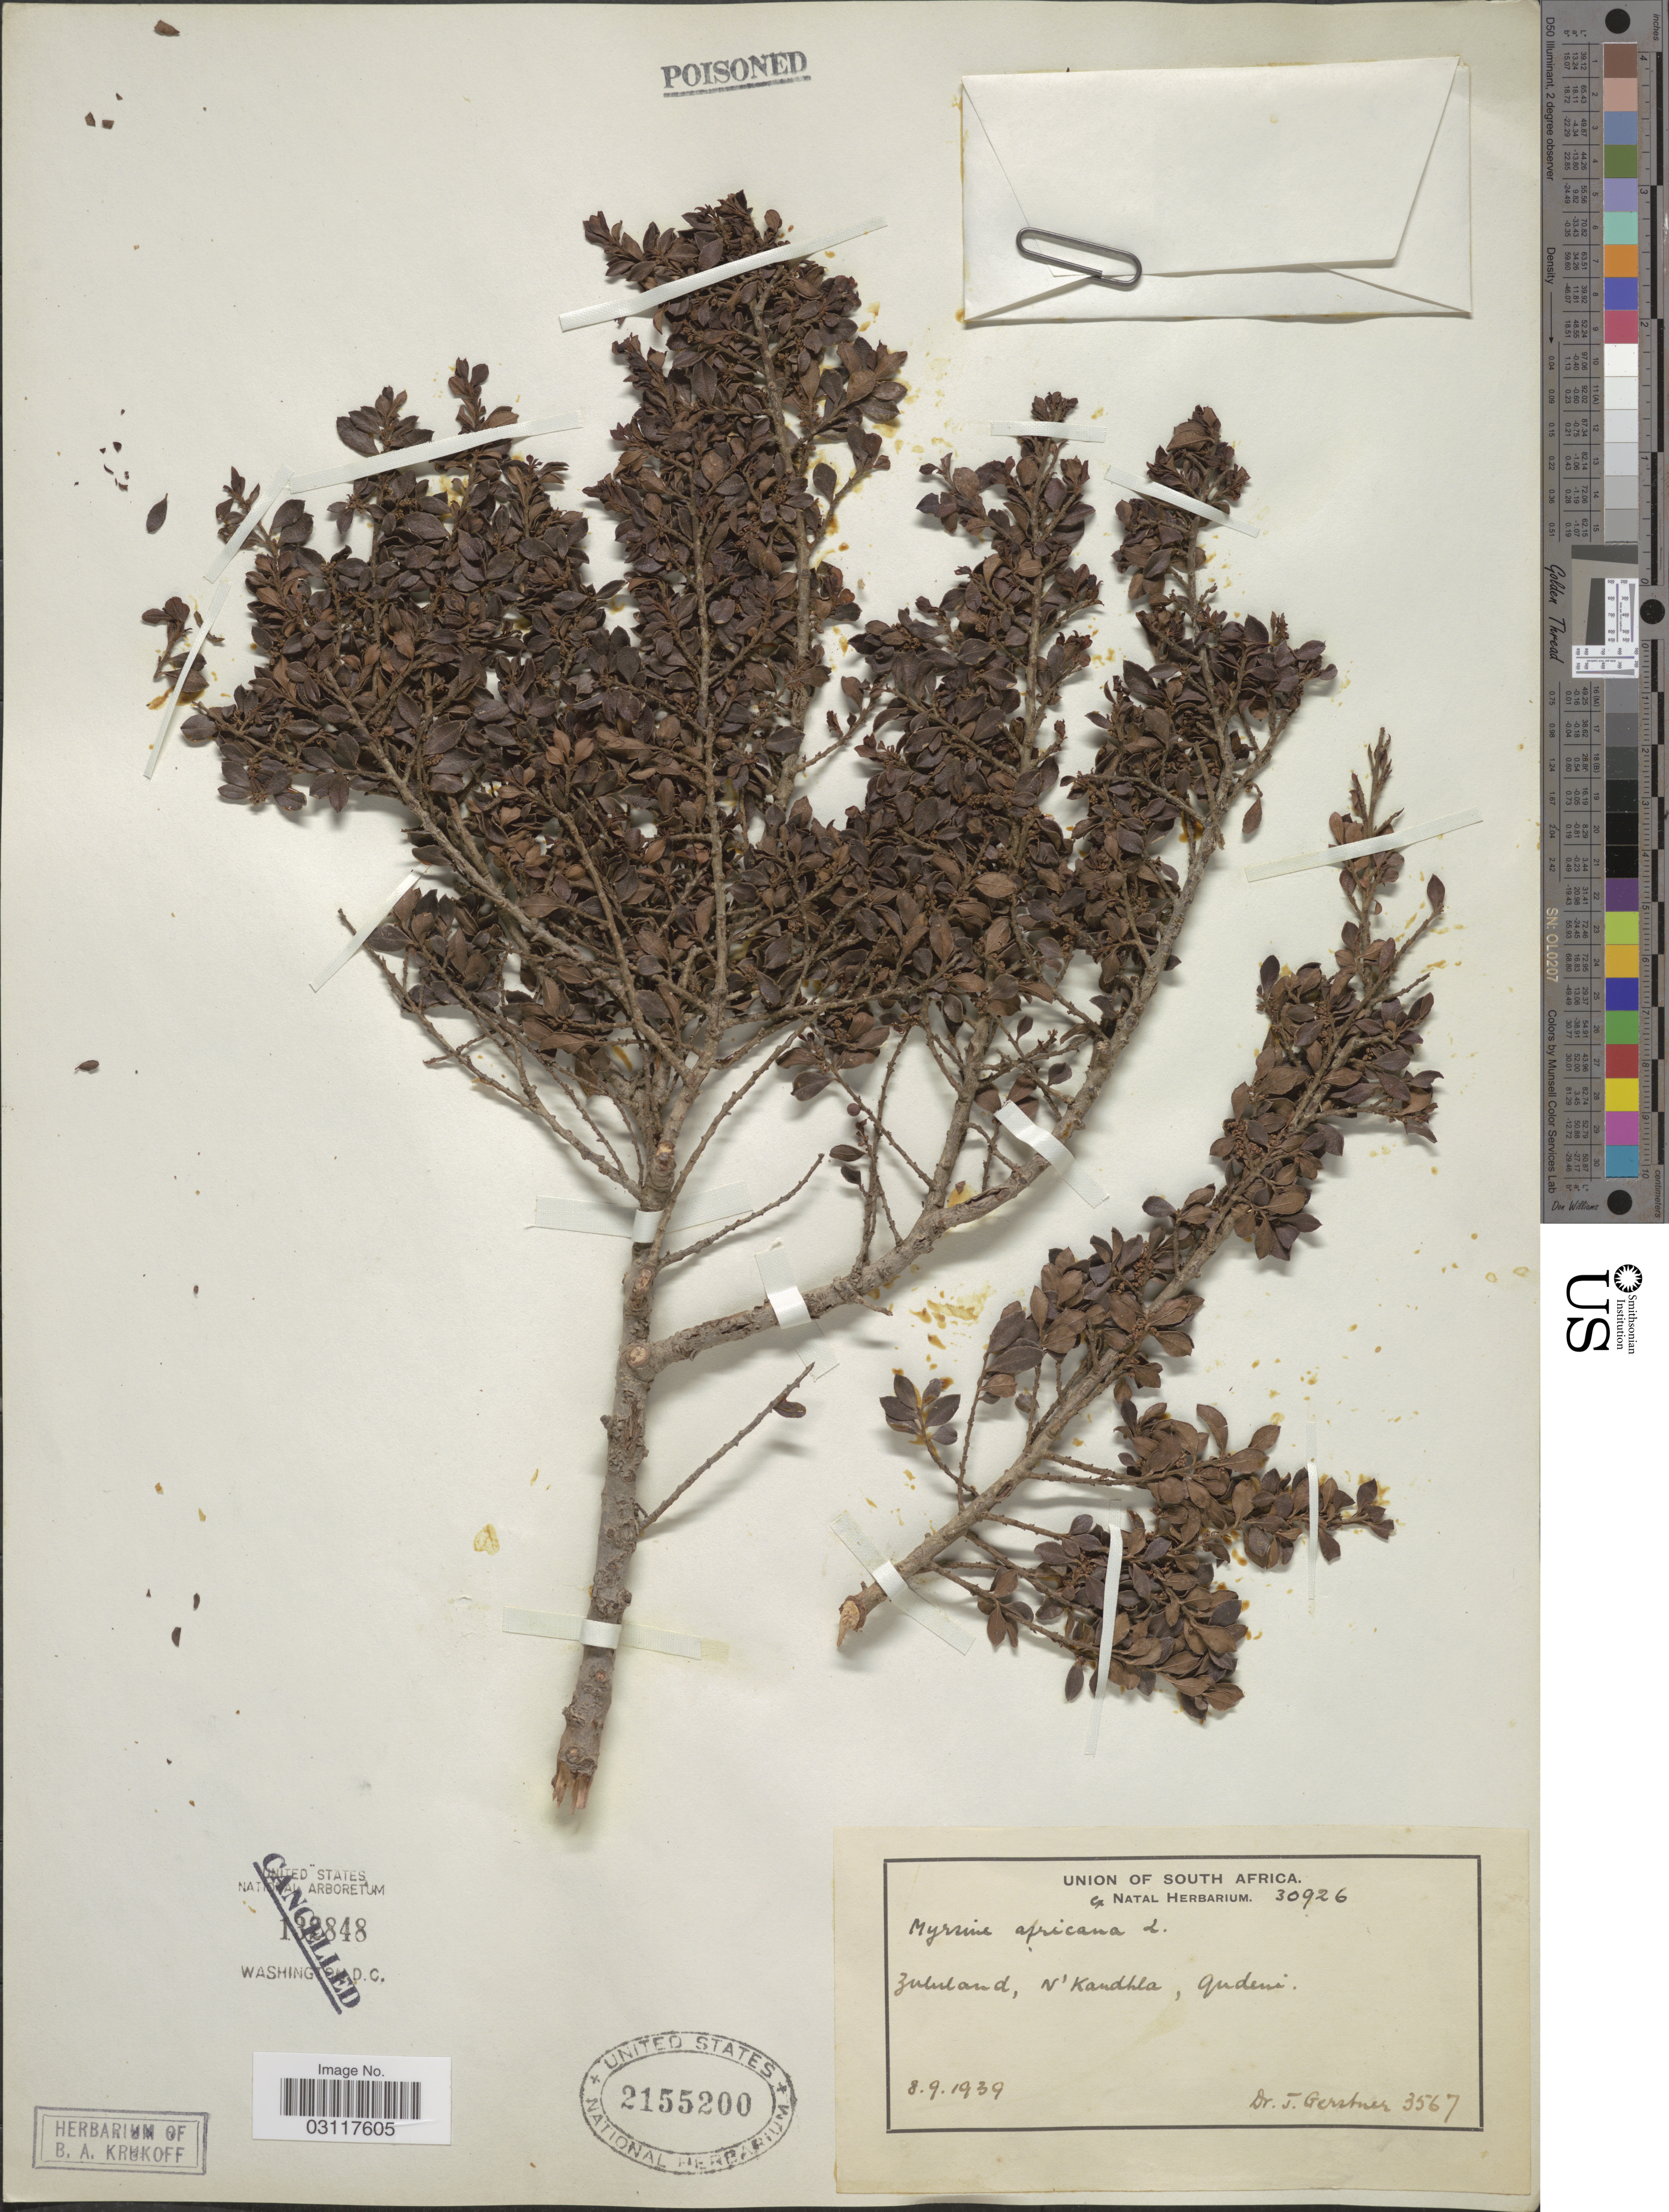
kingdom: Plantae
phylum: Tracheophyta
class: Magnoliopsida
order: Ericales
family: Primulaceae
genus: Myrsine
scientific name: Myrsine africana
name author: L.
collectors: J. Gerstner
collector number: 3567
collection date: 1939-09-08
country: South Africa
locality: Zululand, N'Kandhla, Qudeni.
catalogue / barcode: US 2155200